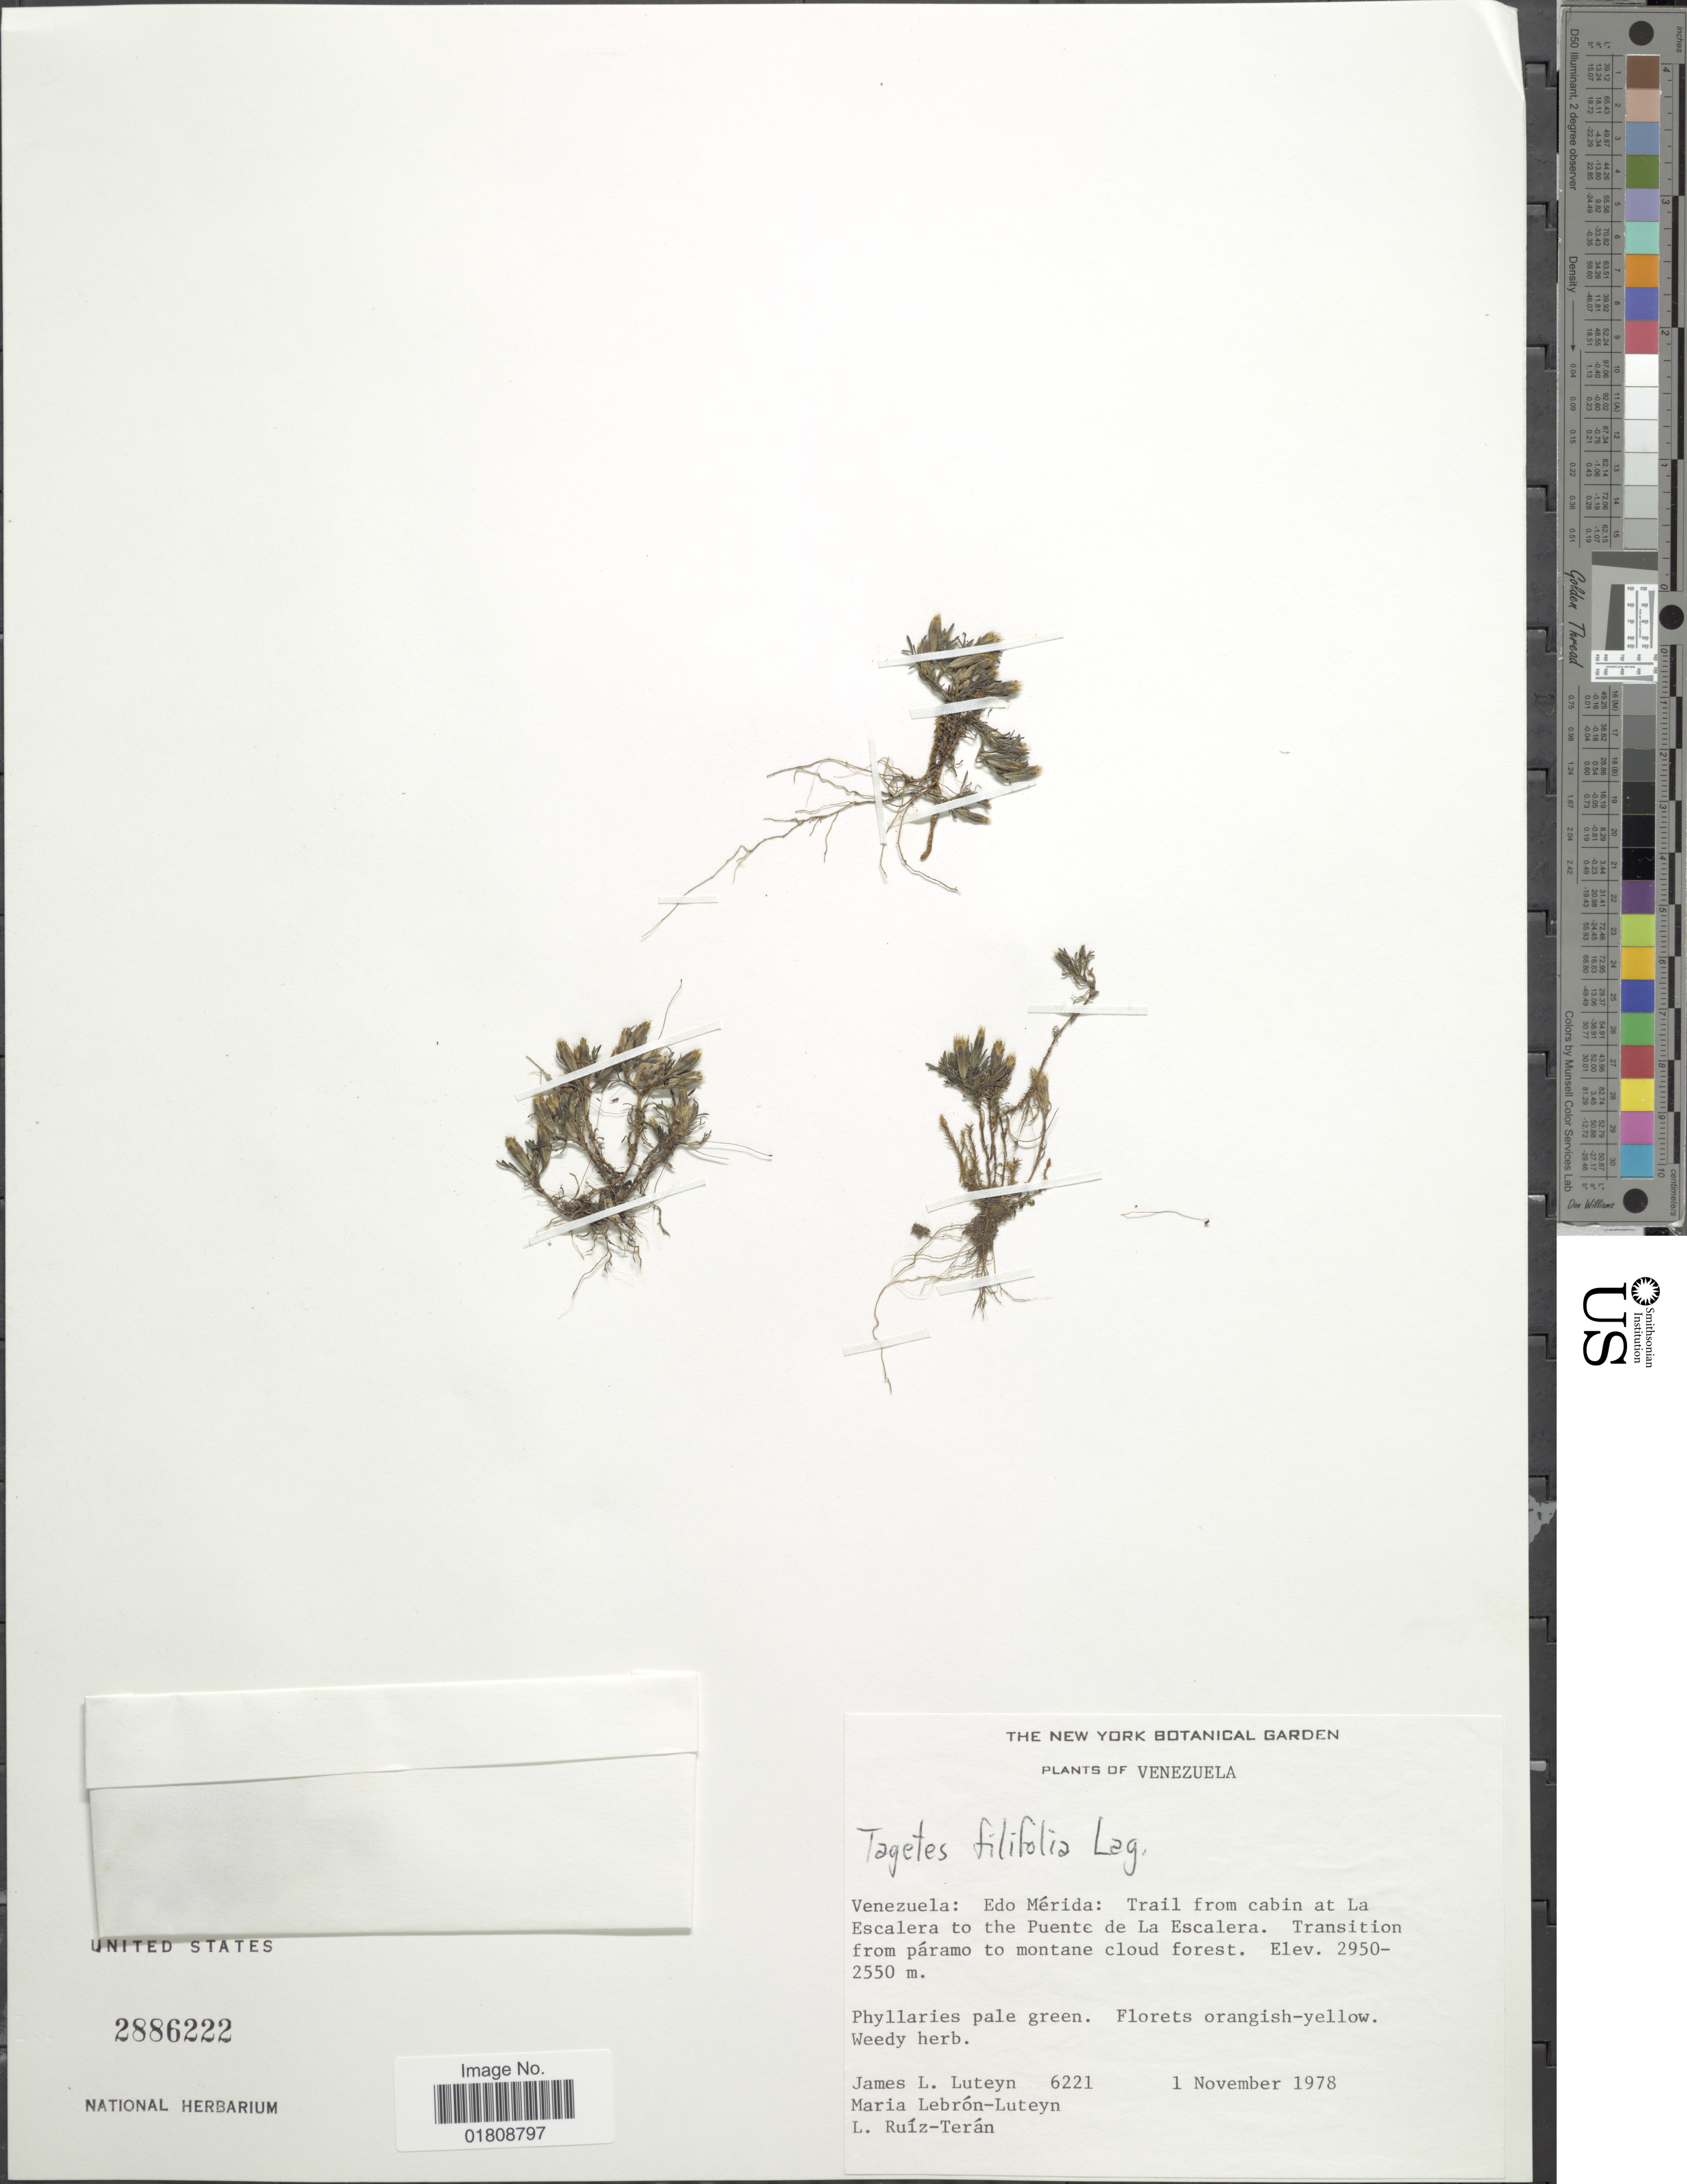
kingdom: Plantae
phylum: Tracheophyta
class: Magnoliopsida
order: Asterales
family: Asteraceae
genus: Tagetes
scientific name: Tagetes filifolia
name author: Lag.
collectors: J. L. Luteyn, M. L. Lebrón-Luteyn & L. E. Ruíz-Terán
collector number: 6221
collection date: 1978-11-01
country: Venezuela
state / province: Mérida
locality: Trail from cabin at La Escalera to the Puente de La Escalera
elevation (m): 2550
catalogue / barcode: US 2886222